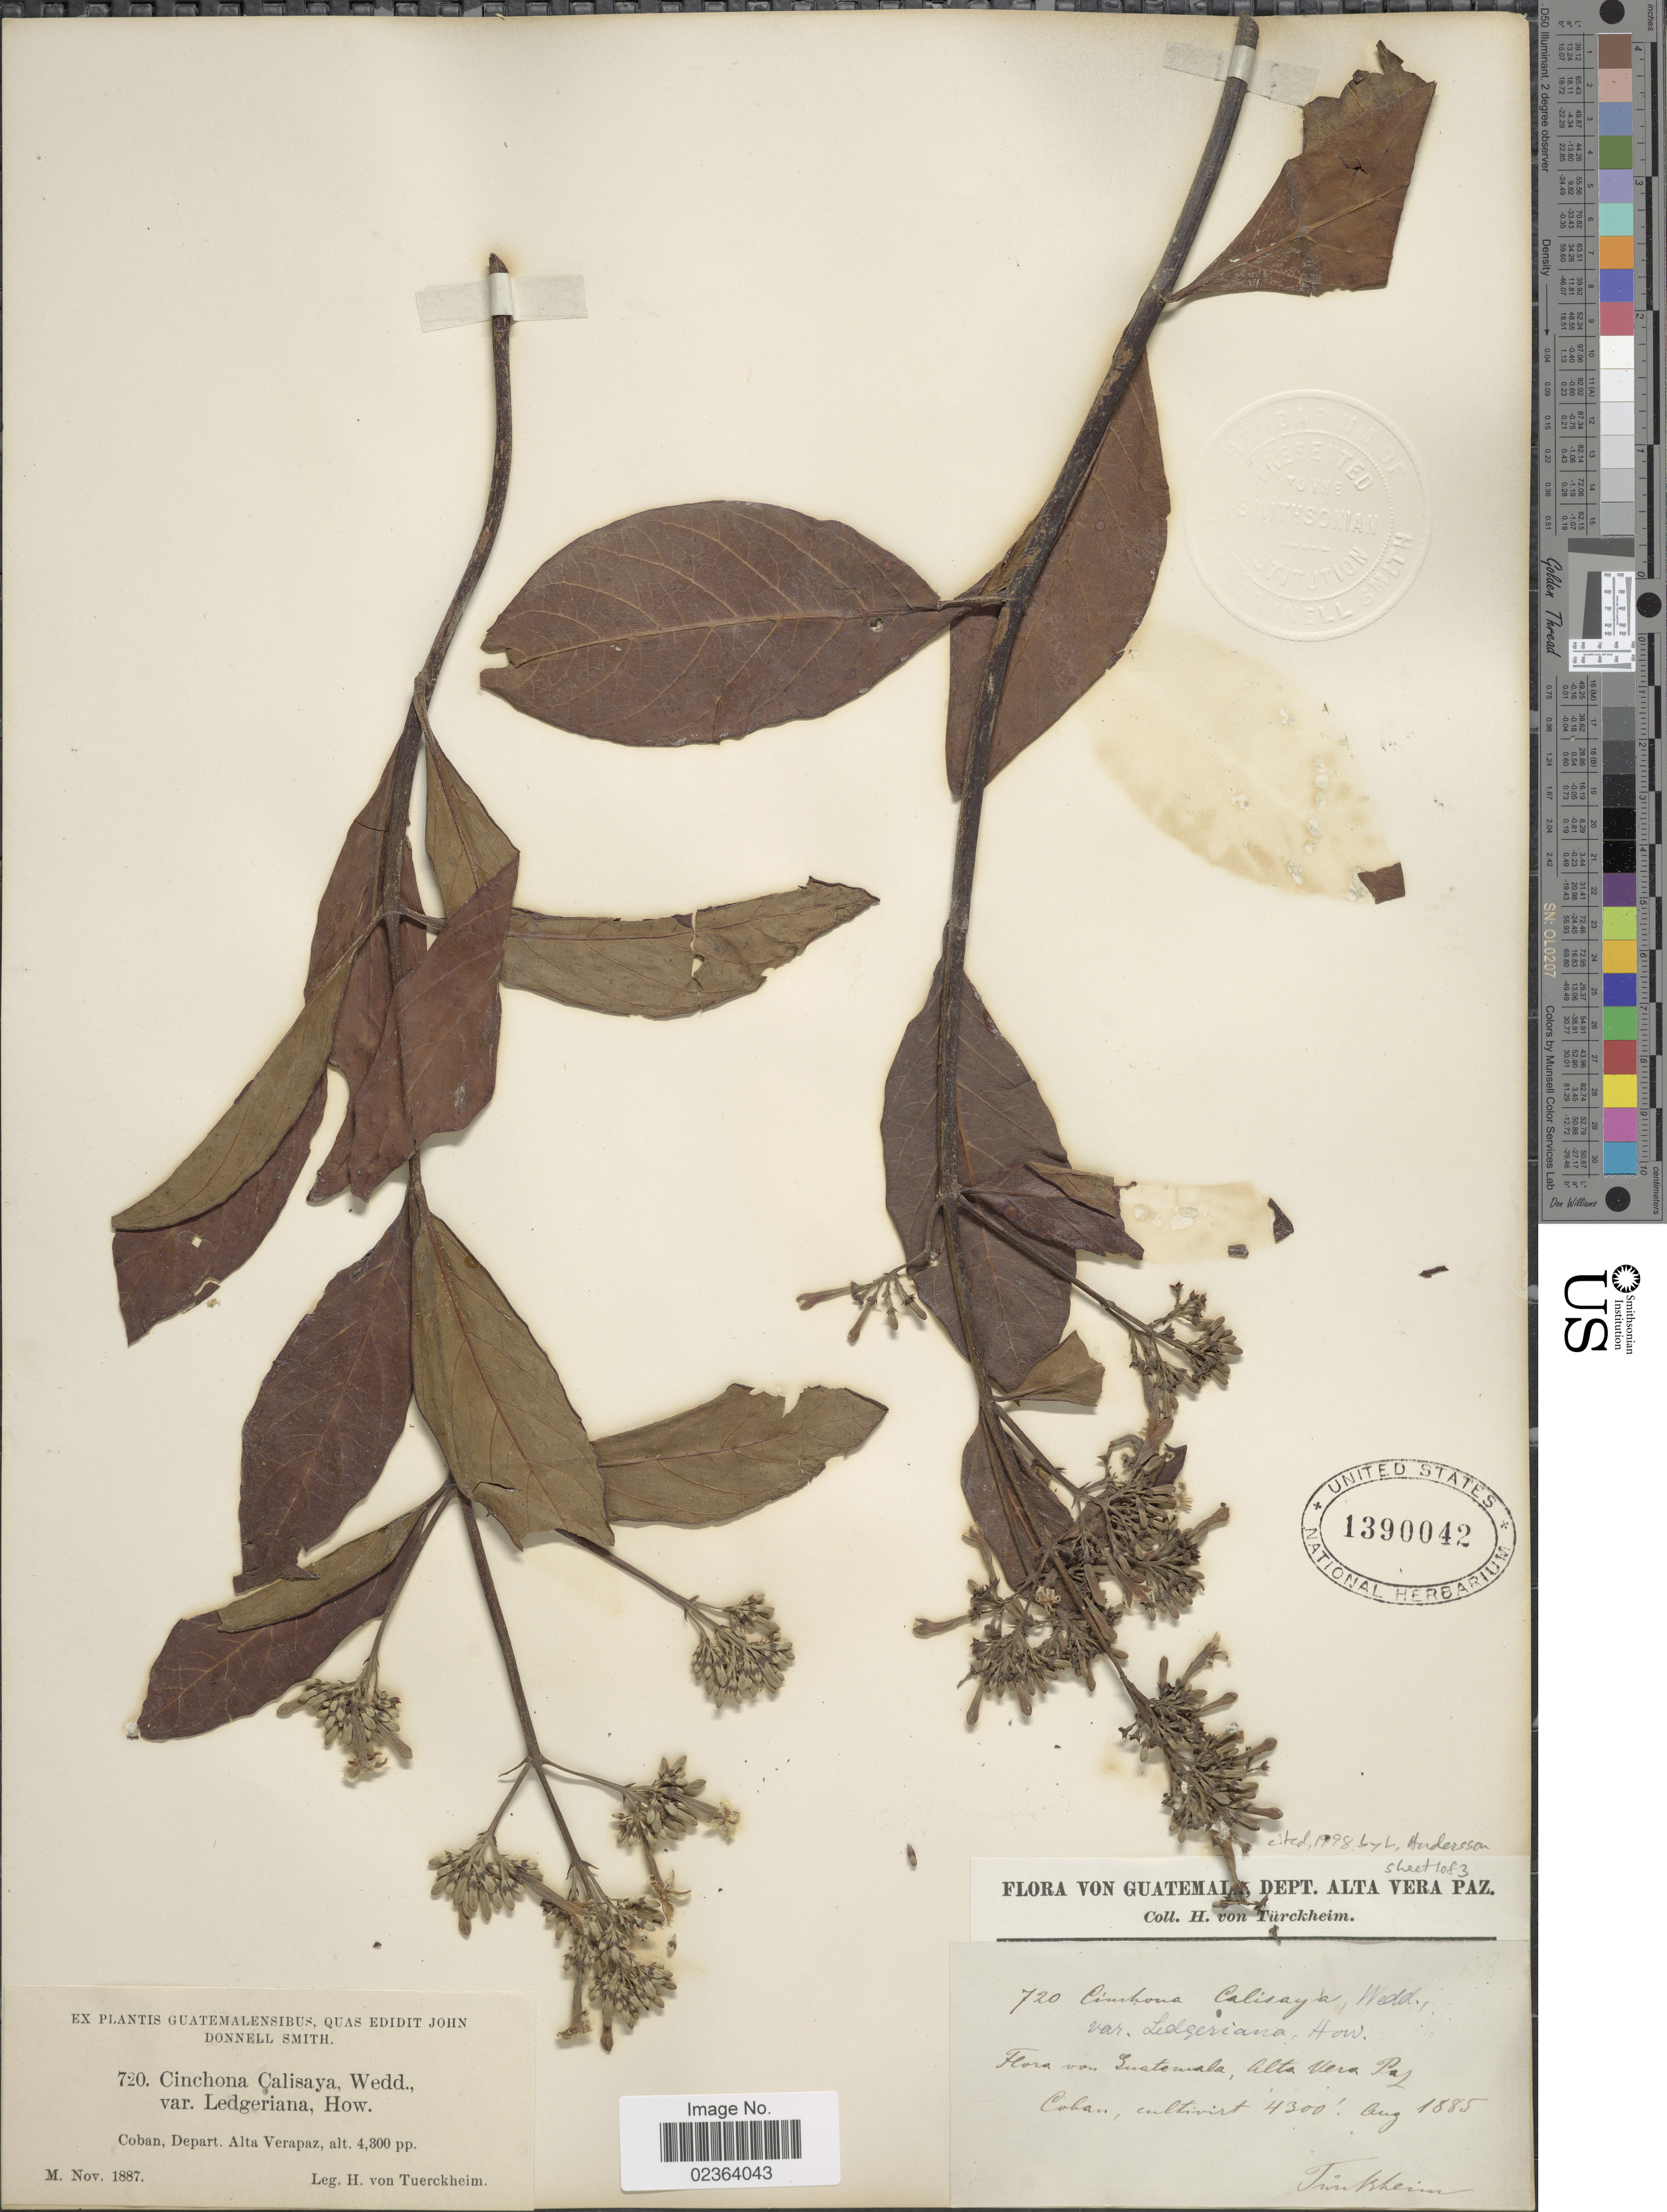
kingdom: Plantae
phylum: Tracheophyta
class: Magnoliopsida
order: Gentianales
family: Rubiaceae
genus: Cinchona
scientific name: Cinchona calisaya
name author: Wedd.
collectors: H. von Türckheim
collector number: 720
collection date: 1887-11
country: Guatemala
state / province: Alta Verapaz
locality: Coban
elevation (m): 1311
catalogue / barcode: US 1390042